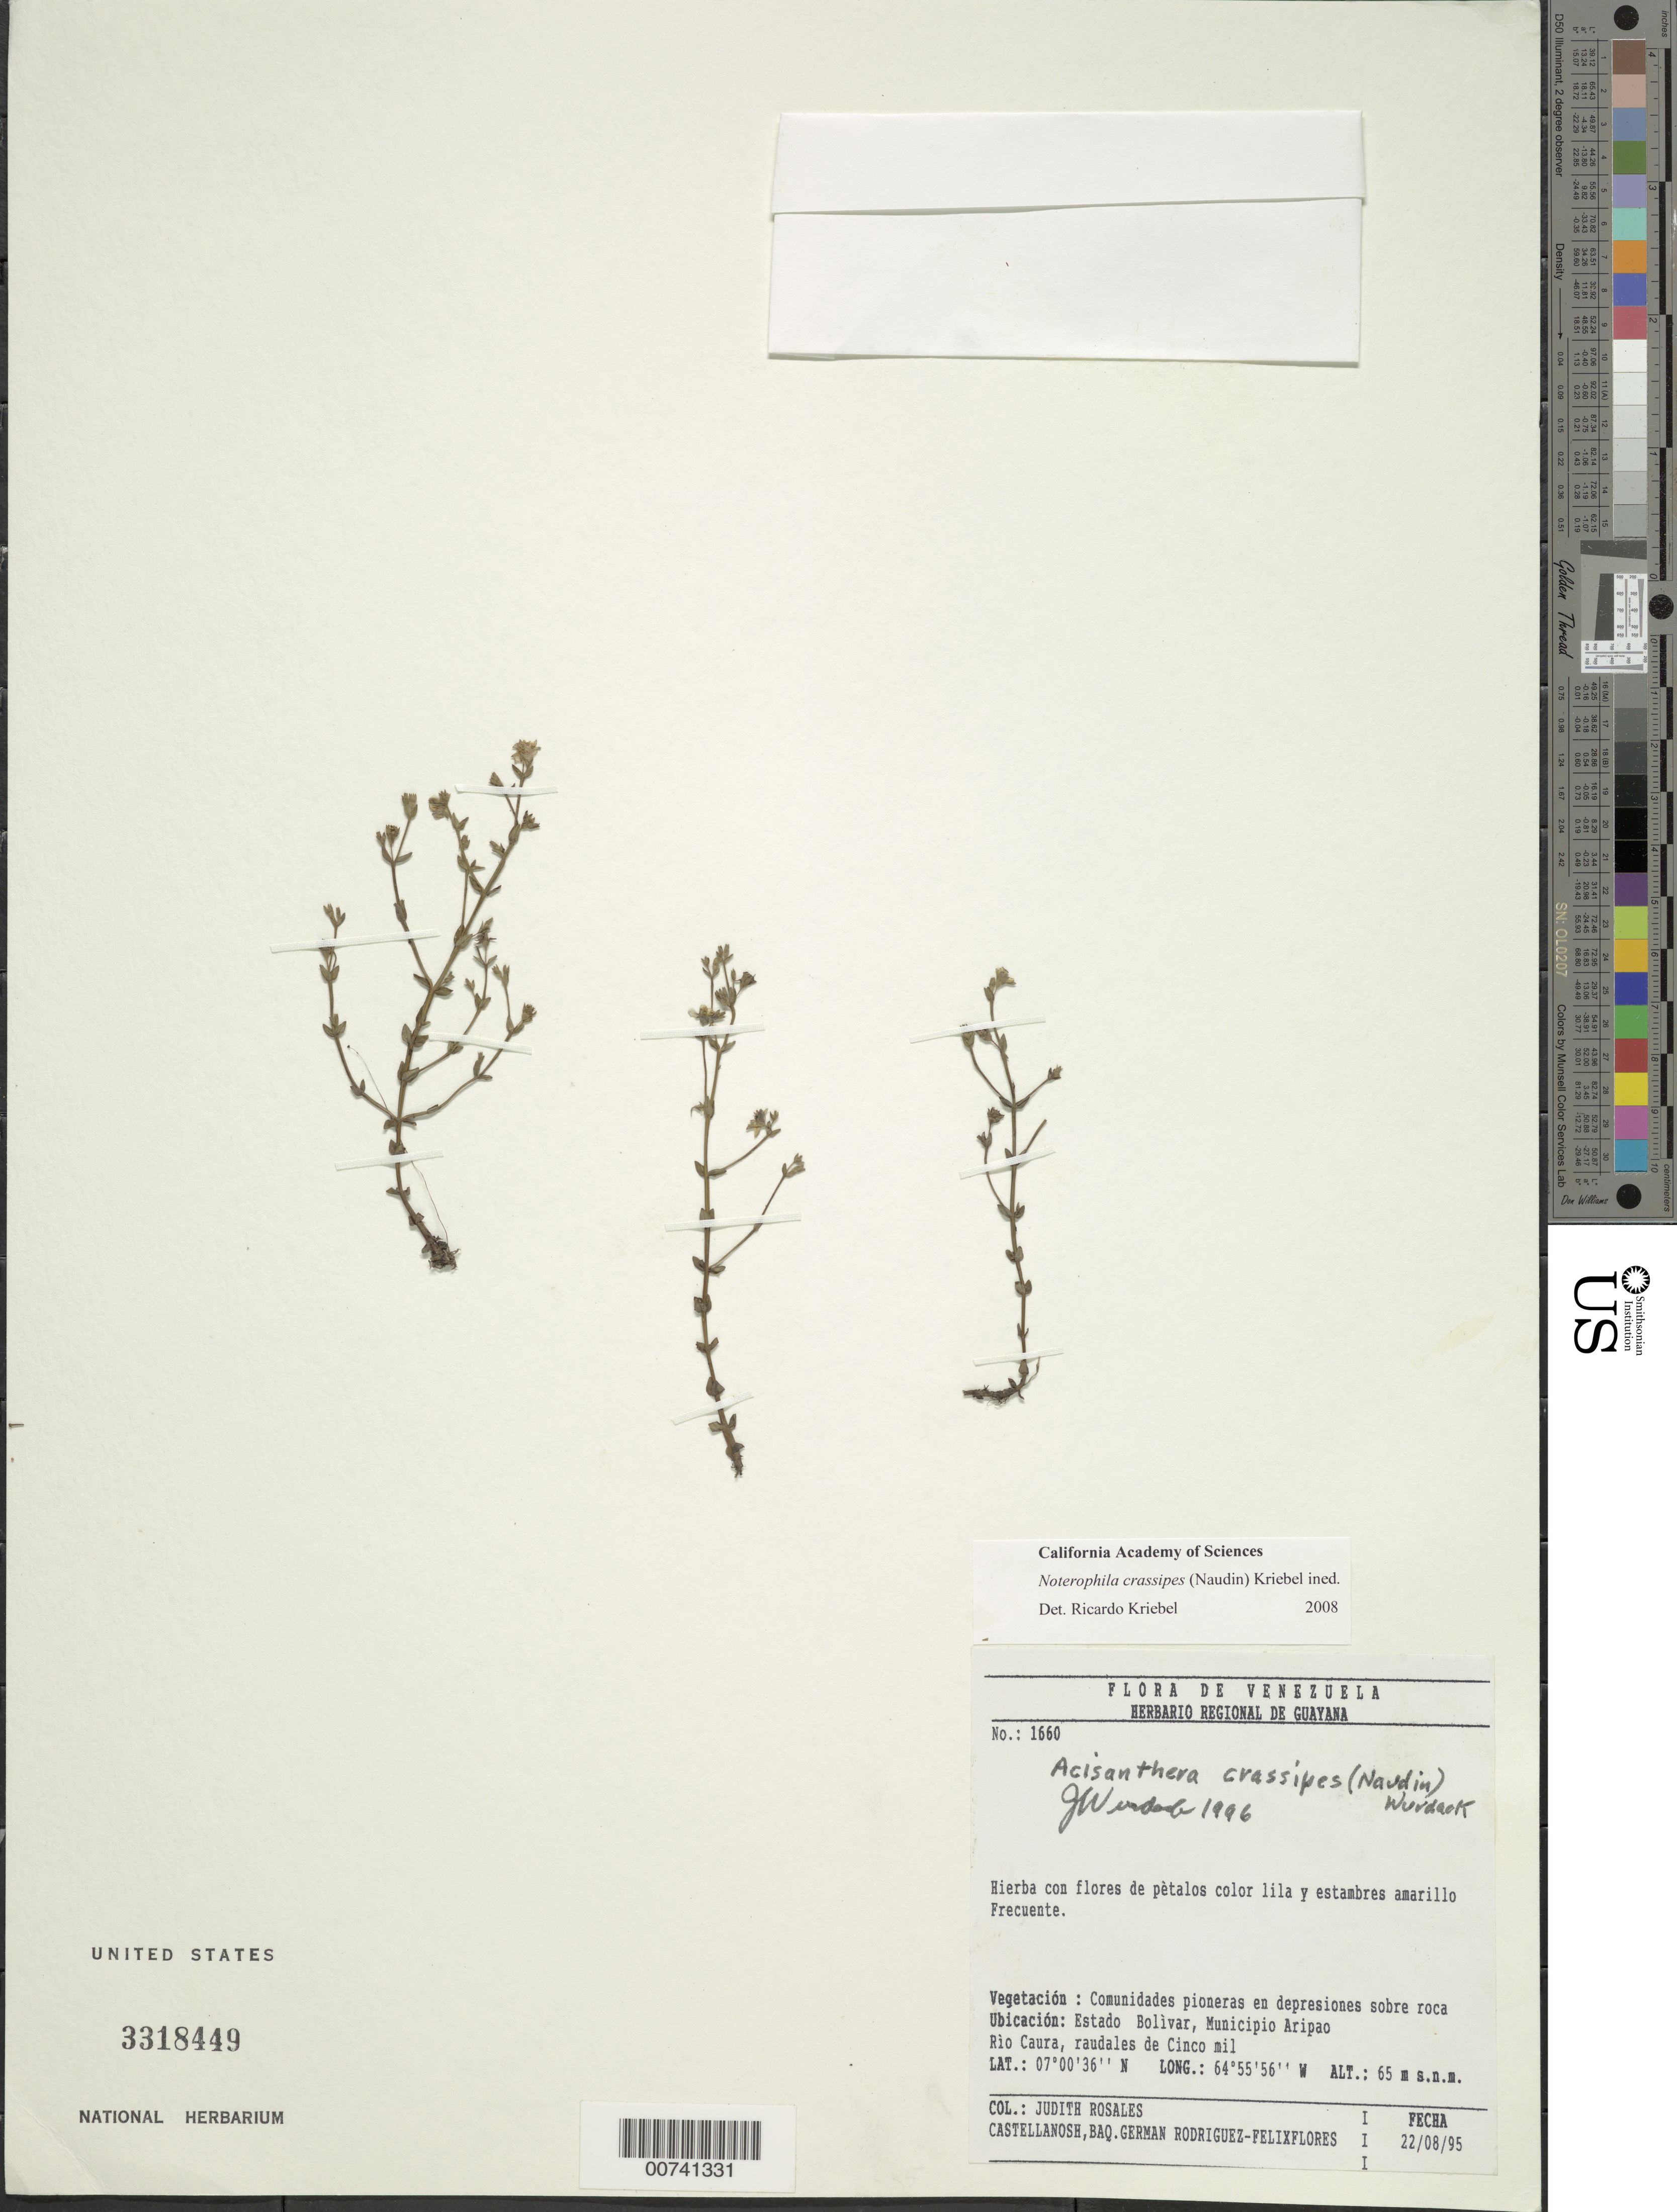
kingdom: Plantae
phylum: Tracheophyta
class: Magnoliopsida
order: Myrtales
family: Melastomataceae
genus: Noterophila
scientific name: Noterophila crassipes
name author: (Naudin) Kriebel & M.J. Rocha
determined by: Nunes da Silva, Diego, (RB), Jardim Botanico do Rio de Janeiro - Herbario (BRAZIL)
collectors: J. Rosales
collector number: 1660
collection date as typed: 22-Aug-95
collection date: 1995-08-22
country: Venezuela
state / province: Bolívar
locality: Mun. Aripao, Río Caura, raudales de Cinco mil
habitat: Comunidades pioneras en depresiones sobre roca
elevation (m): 65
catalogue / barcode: US 3318449